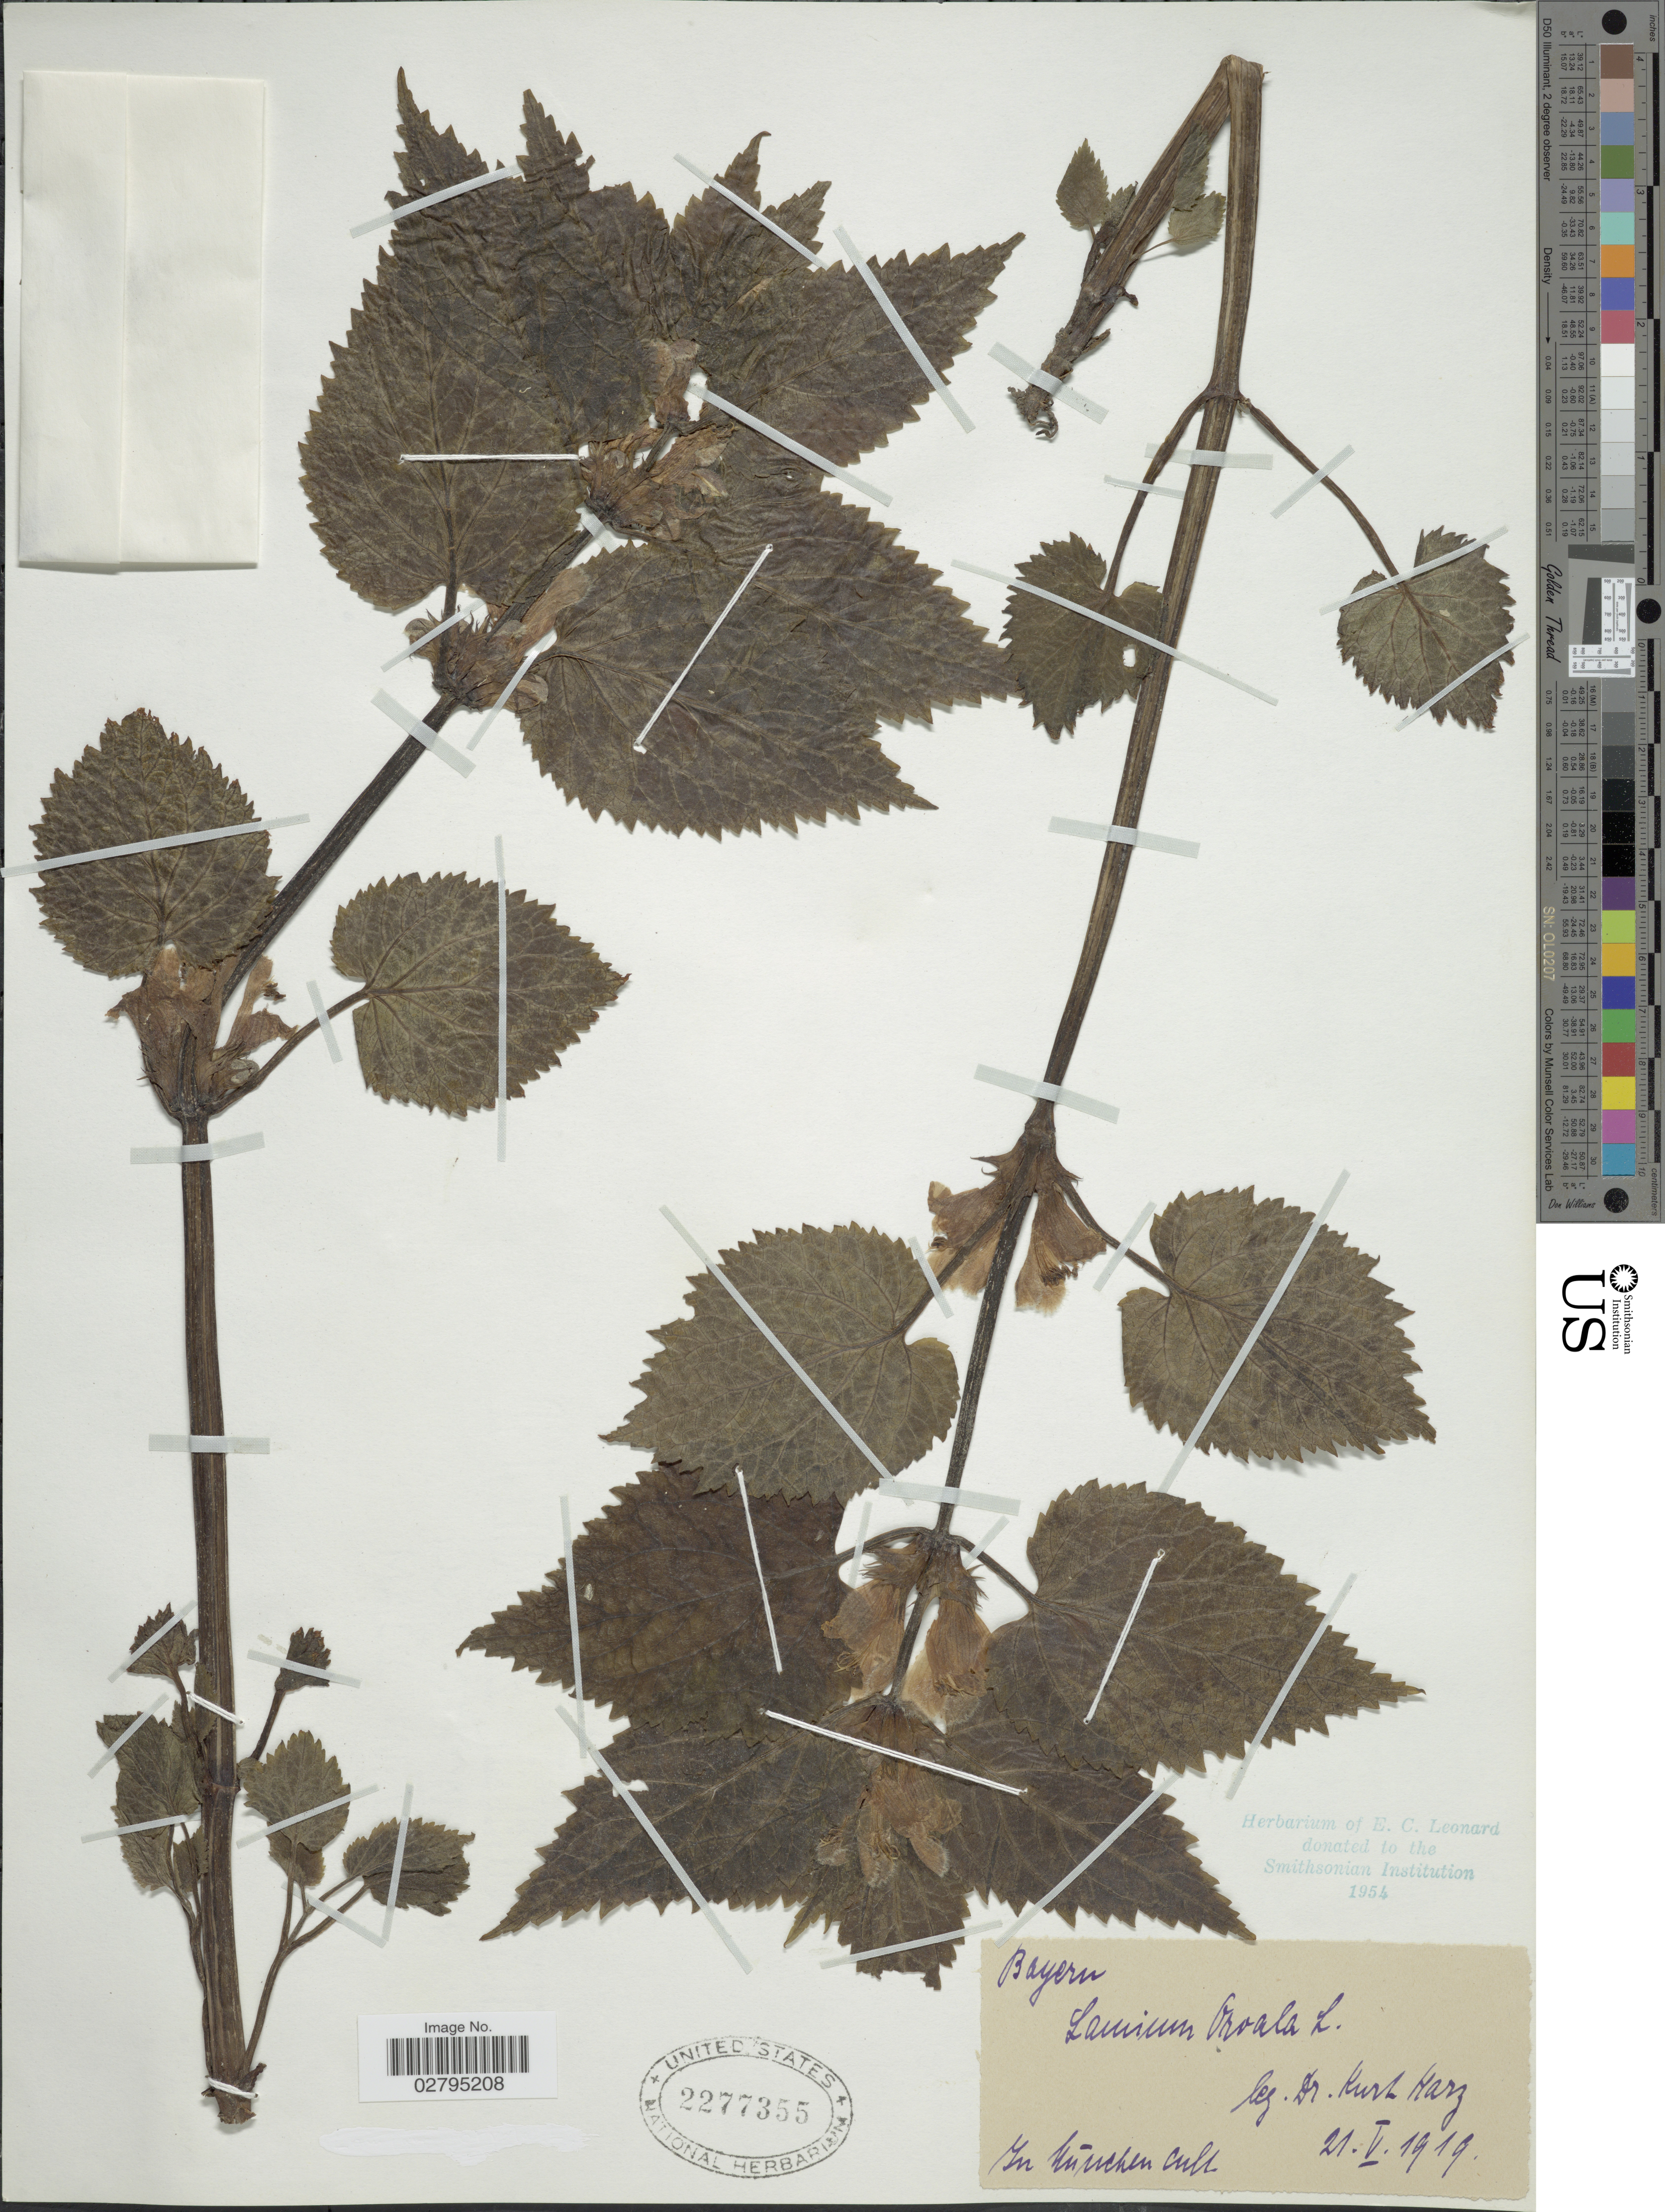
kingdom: Plantae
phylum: Tracheophyta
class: Magnoliopsida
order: Lamiales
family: Lamiaceae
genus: Lamium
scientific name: Lamium orvala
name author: L.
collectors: K. Harz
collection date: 1919-05-21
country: Germany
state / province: Bayern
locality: Múnchen.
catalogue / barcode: US 2277355